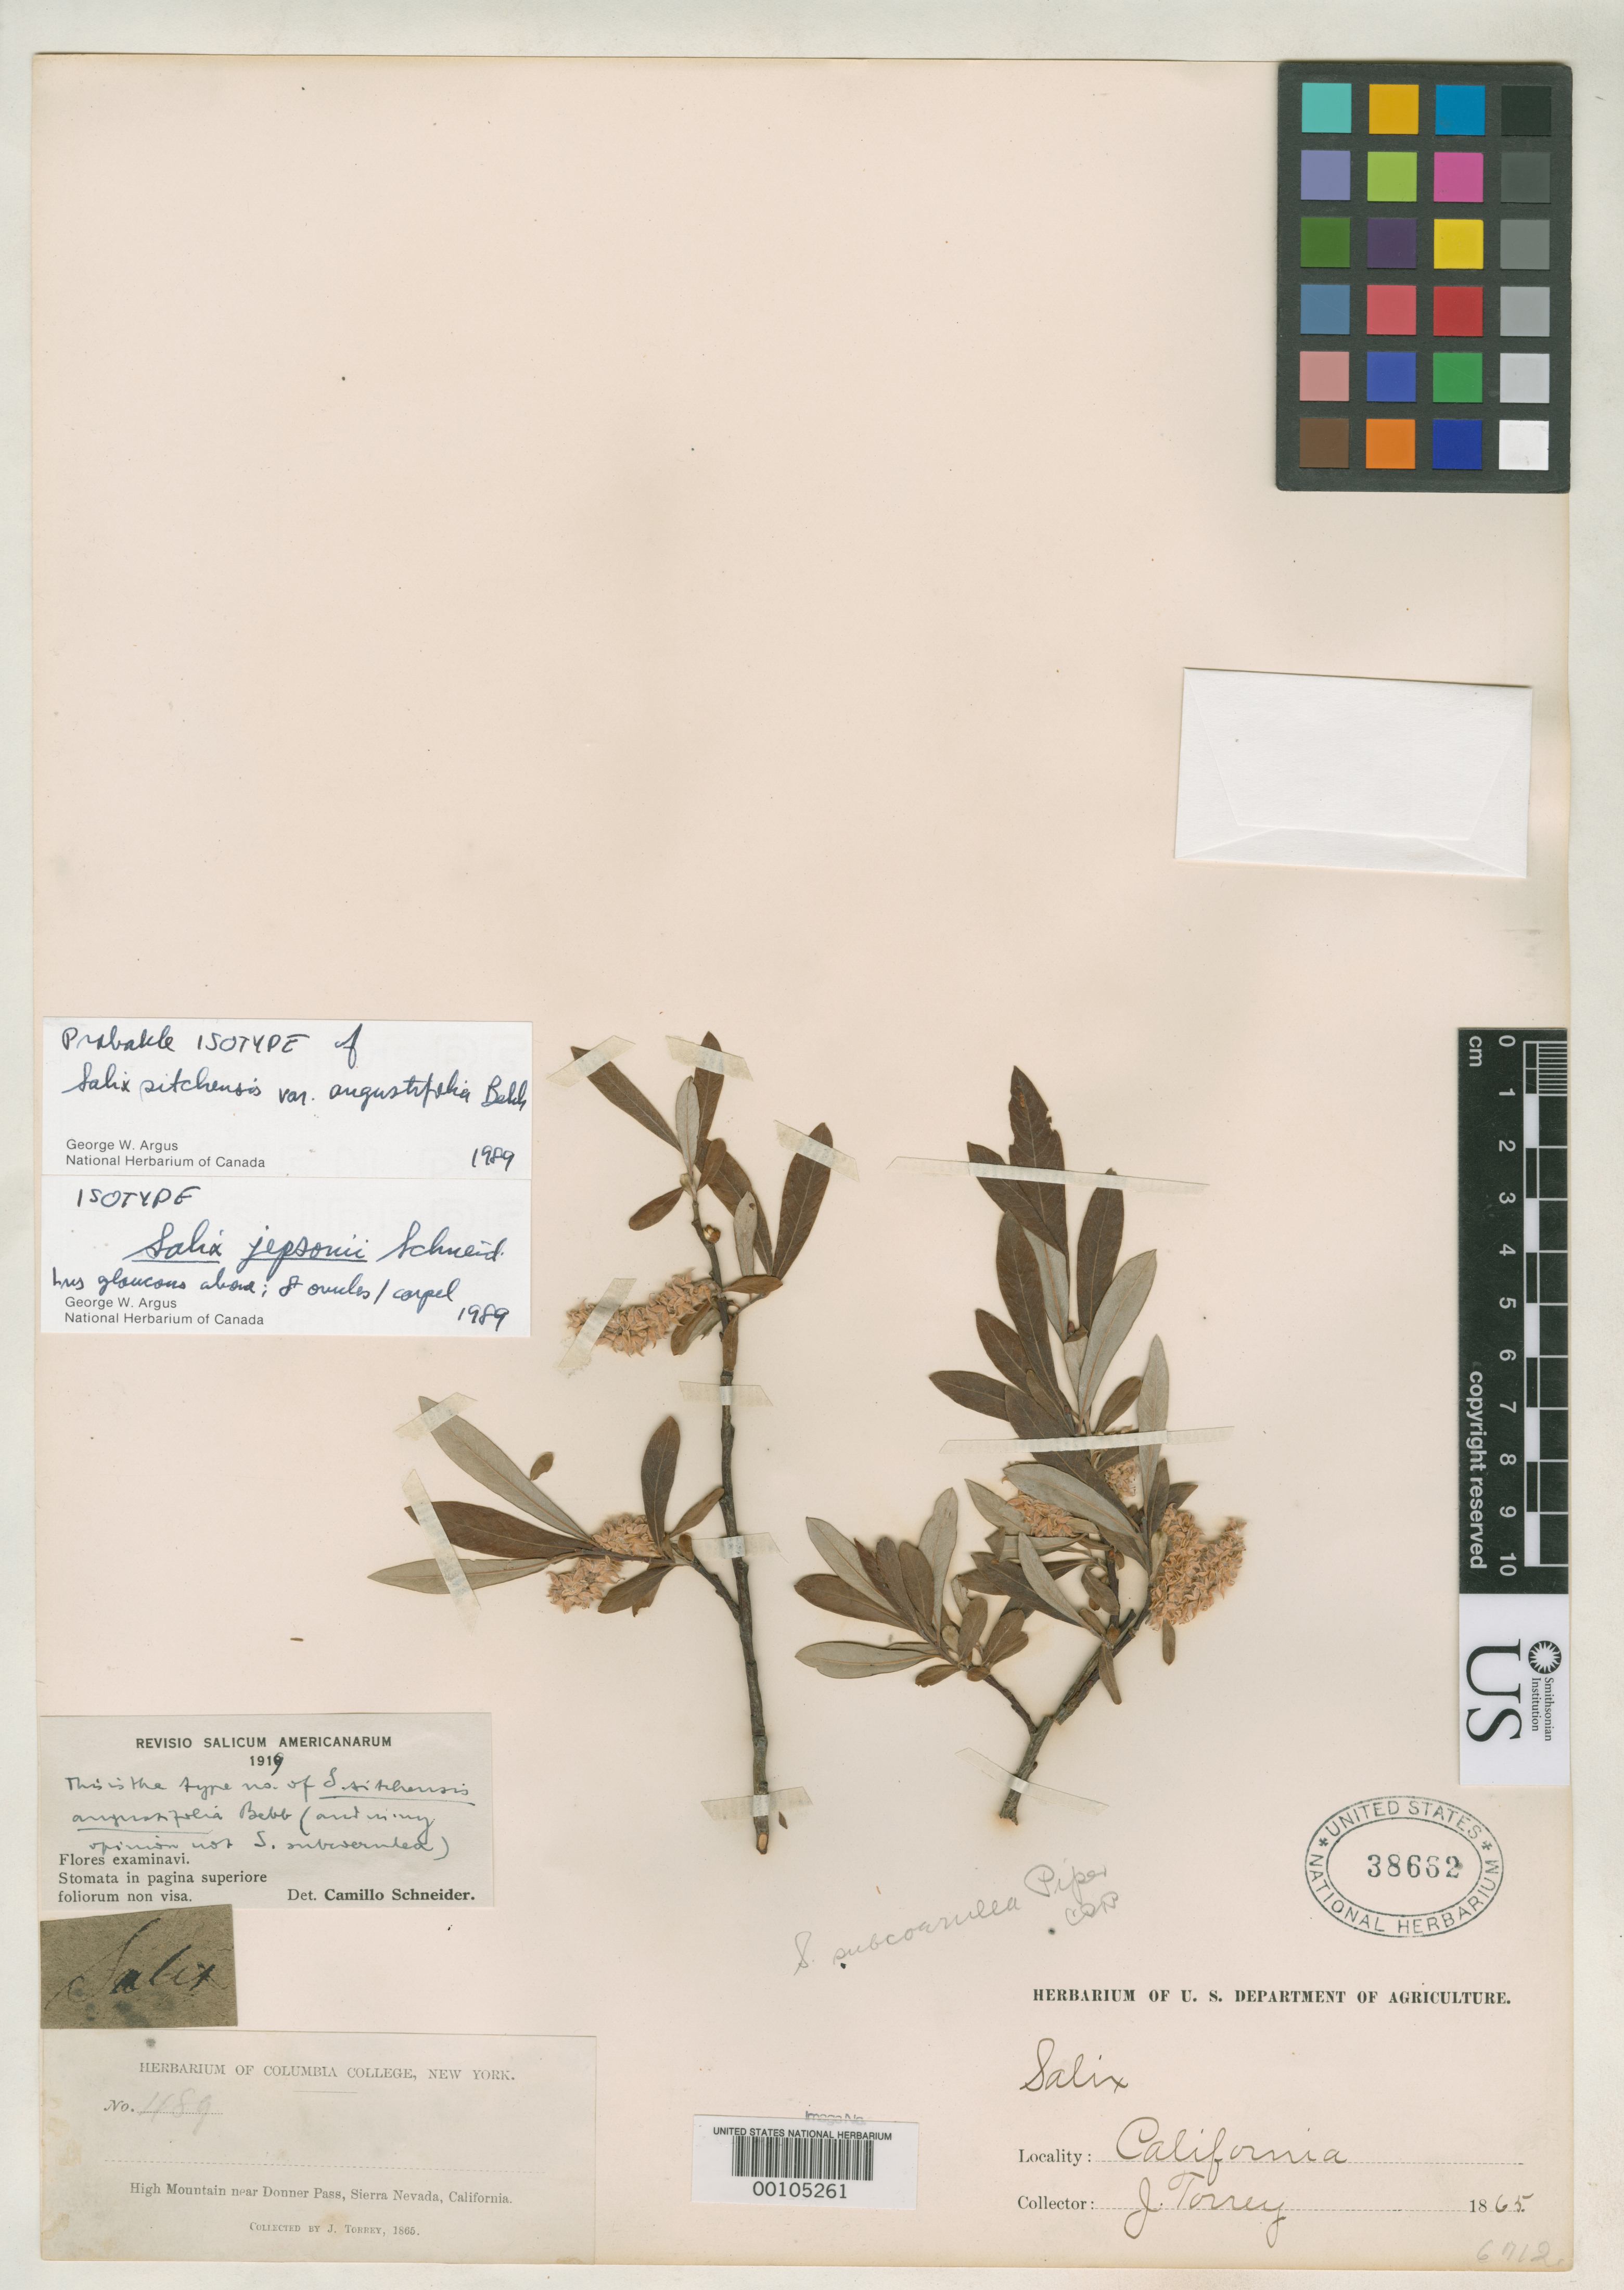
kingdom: Plantae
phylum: Tracheophyta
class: Magnoliopsida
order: Malpighiales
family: Salicaceae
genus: Salix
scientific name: Salix sitchensis var. angustifolia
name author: Bebb in S. Watson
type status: Type Collection; Isotype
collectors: J. Torrey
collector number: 489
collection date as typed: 1865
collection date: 1865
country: United States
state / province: California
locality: High Mountain near Donner Pass, Sierra Nevada.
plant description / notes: Bebb cites Salix chlorophylla var. pellita Anderss. as synonym, unclear whether as a taxonomic synonym (which would make Bebb's varietal name a nom. illeg.) or as a "sensu" name (which would make Bebb's varietal name a newly described taxon). [Note that Bebb later recognized S. pellita as a species, but implies that his var. angustifolia should be a synonym of it]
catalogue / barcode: US 38662